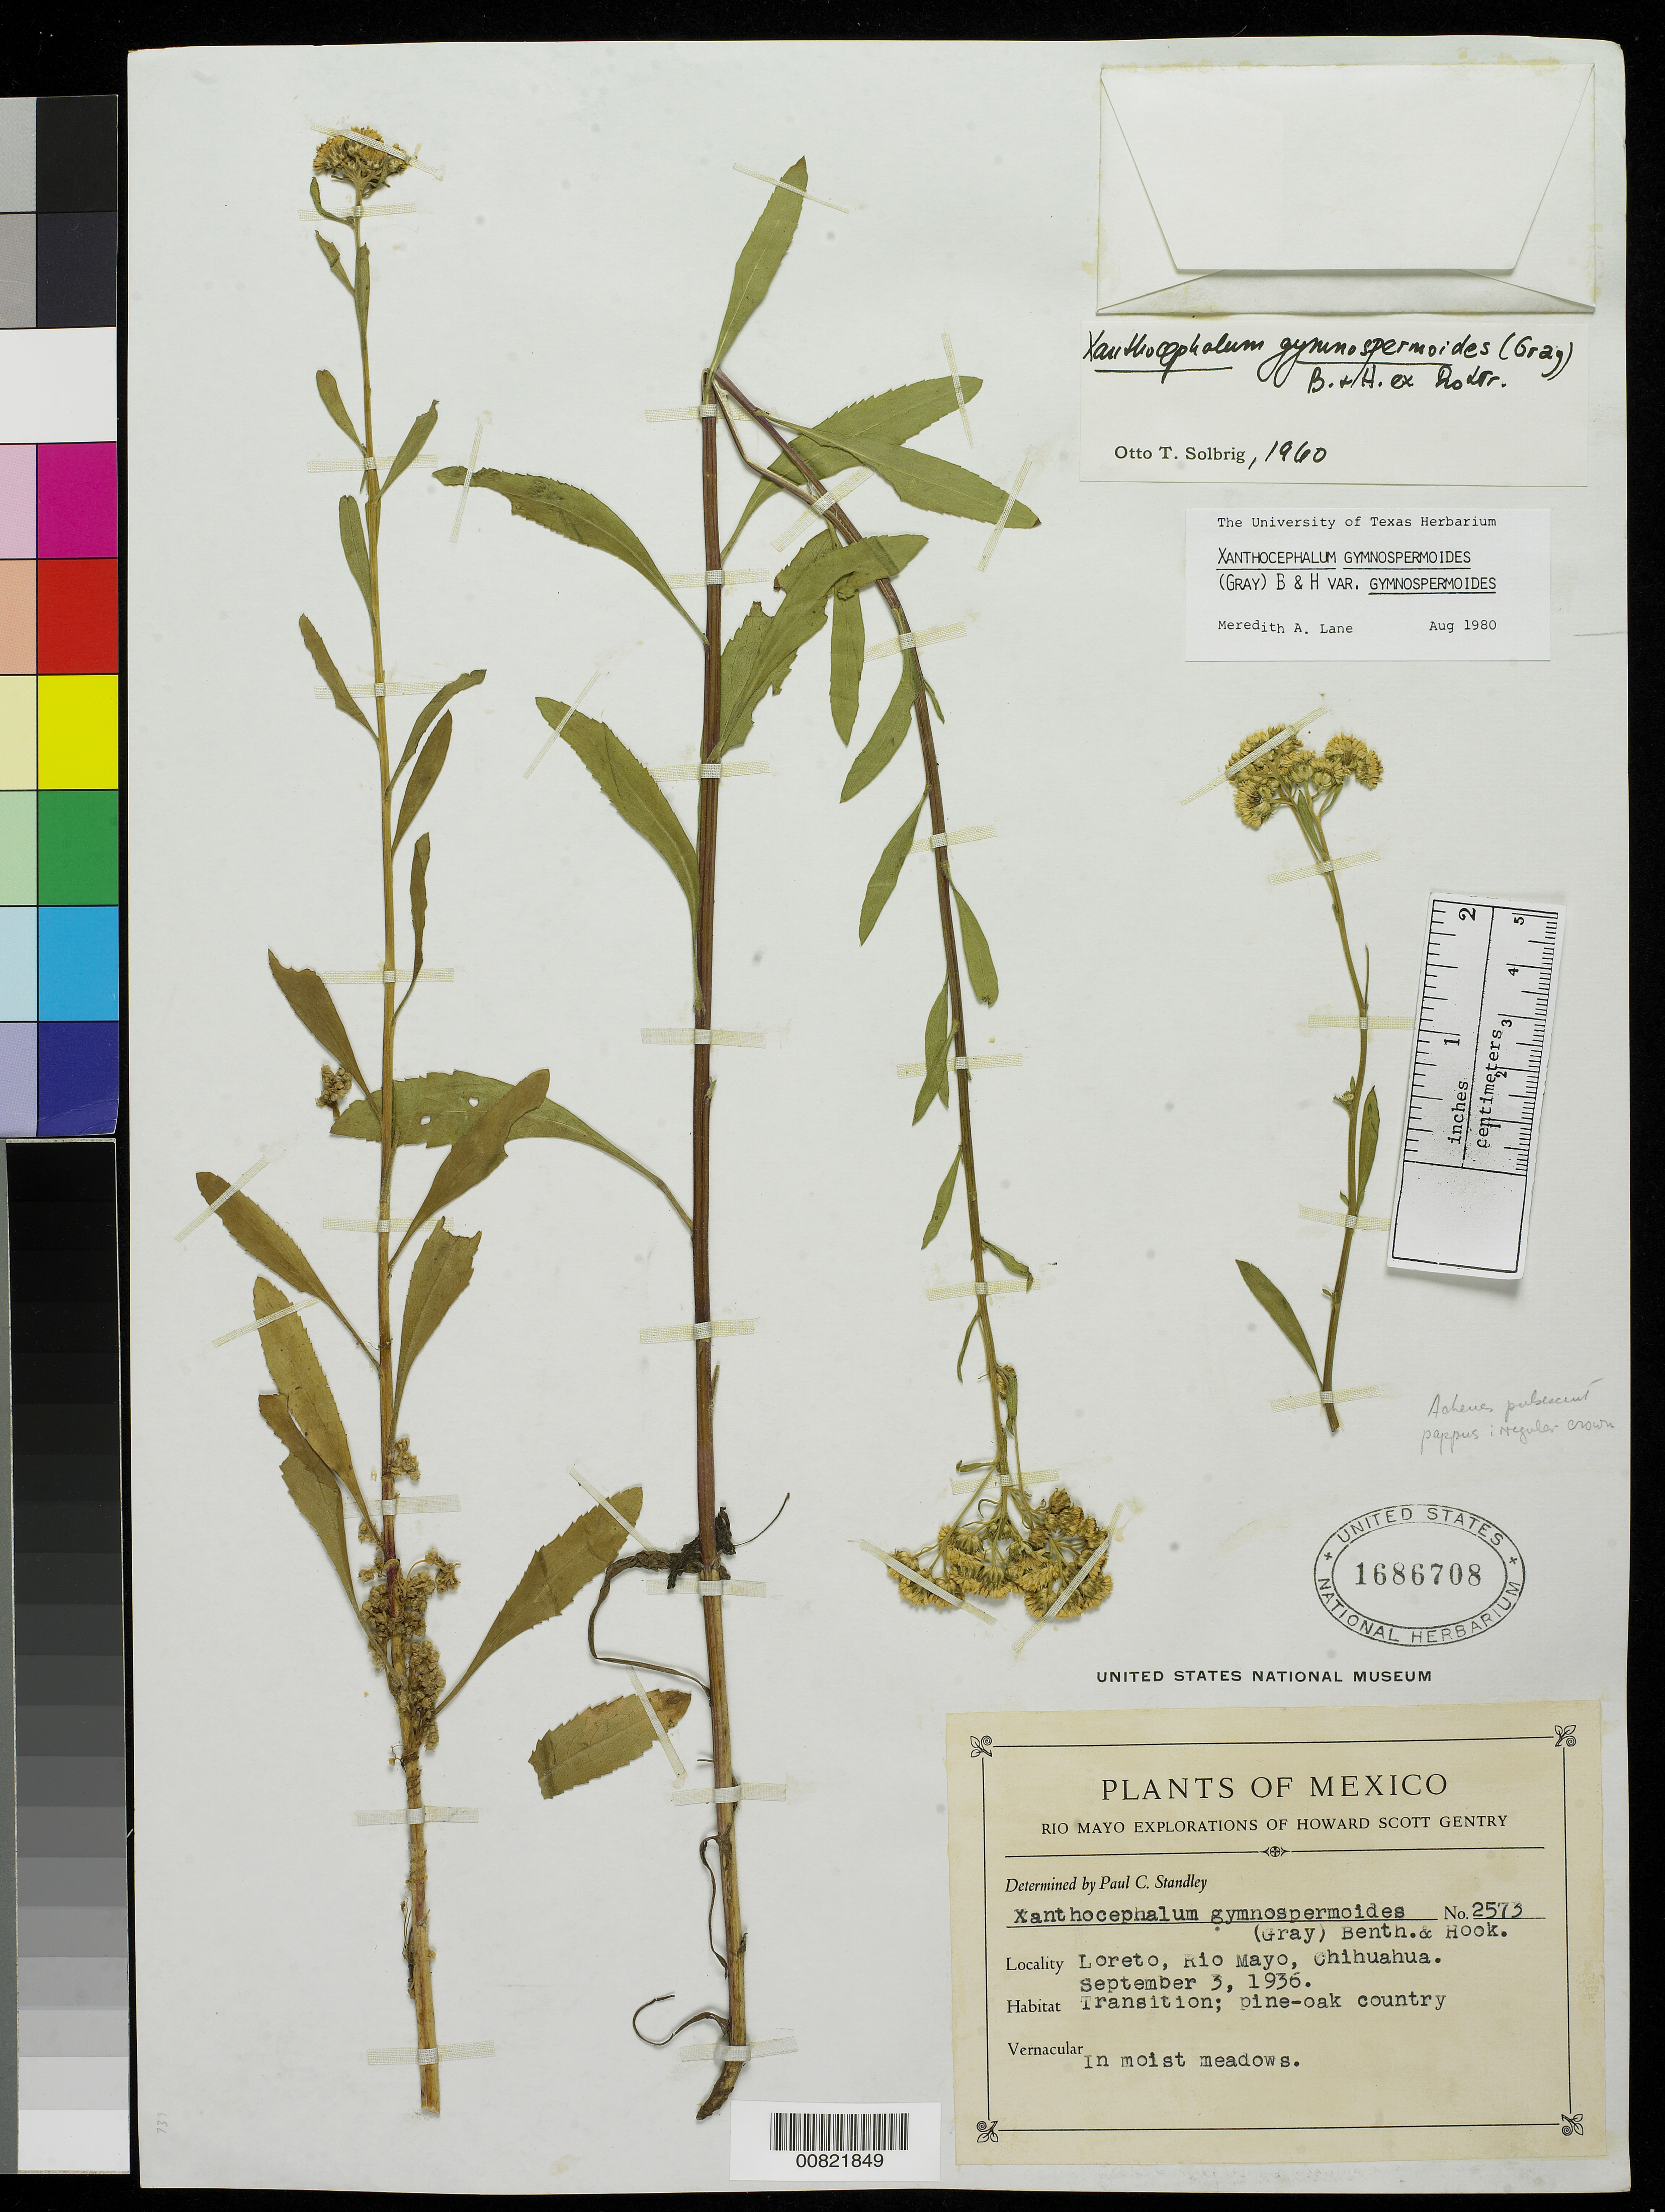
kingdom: Plantae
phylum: Tracheophyta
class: Magnoliopsida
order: Asterales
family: Asteraceae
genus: Xanthocephalum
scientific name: Xanthocephalum gymnospermoides var. gymnospermoides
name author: (A. Gray) Benth. & Hook. f.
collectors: H. S. Gentry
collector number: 2573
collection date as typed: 03 Sep 1936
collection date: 1936-09-03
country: Mexico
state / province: Chihuahua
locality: Loreto, Rio Mayo, Chihuahua.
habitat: Moist meadows. Transition; pine-oak country.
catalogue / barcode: US 1686708